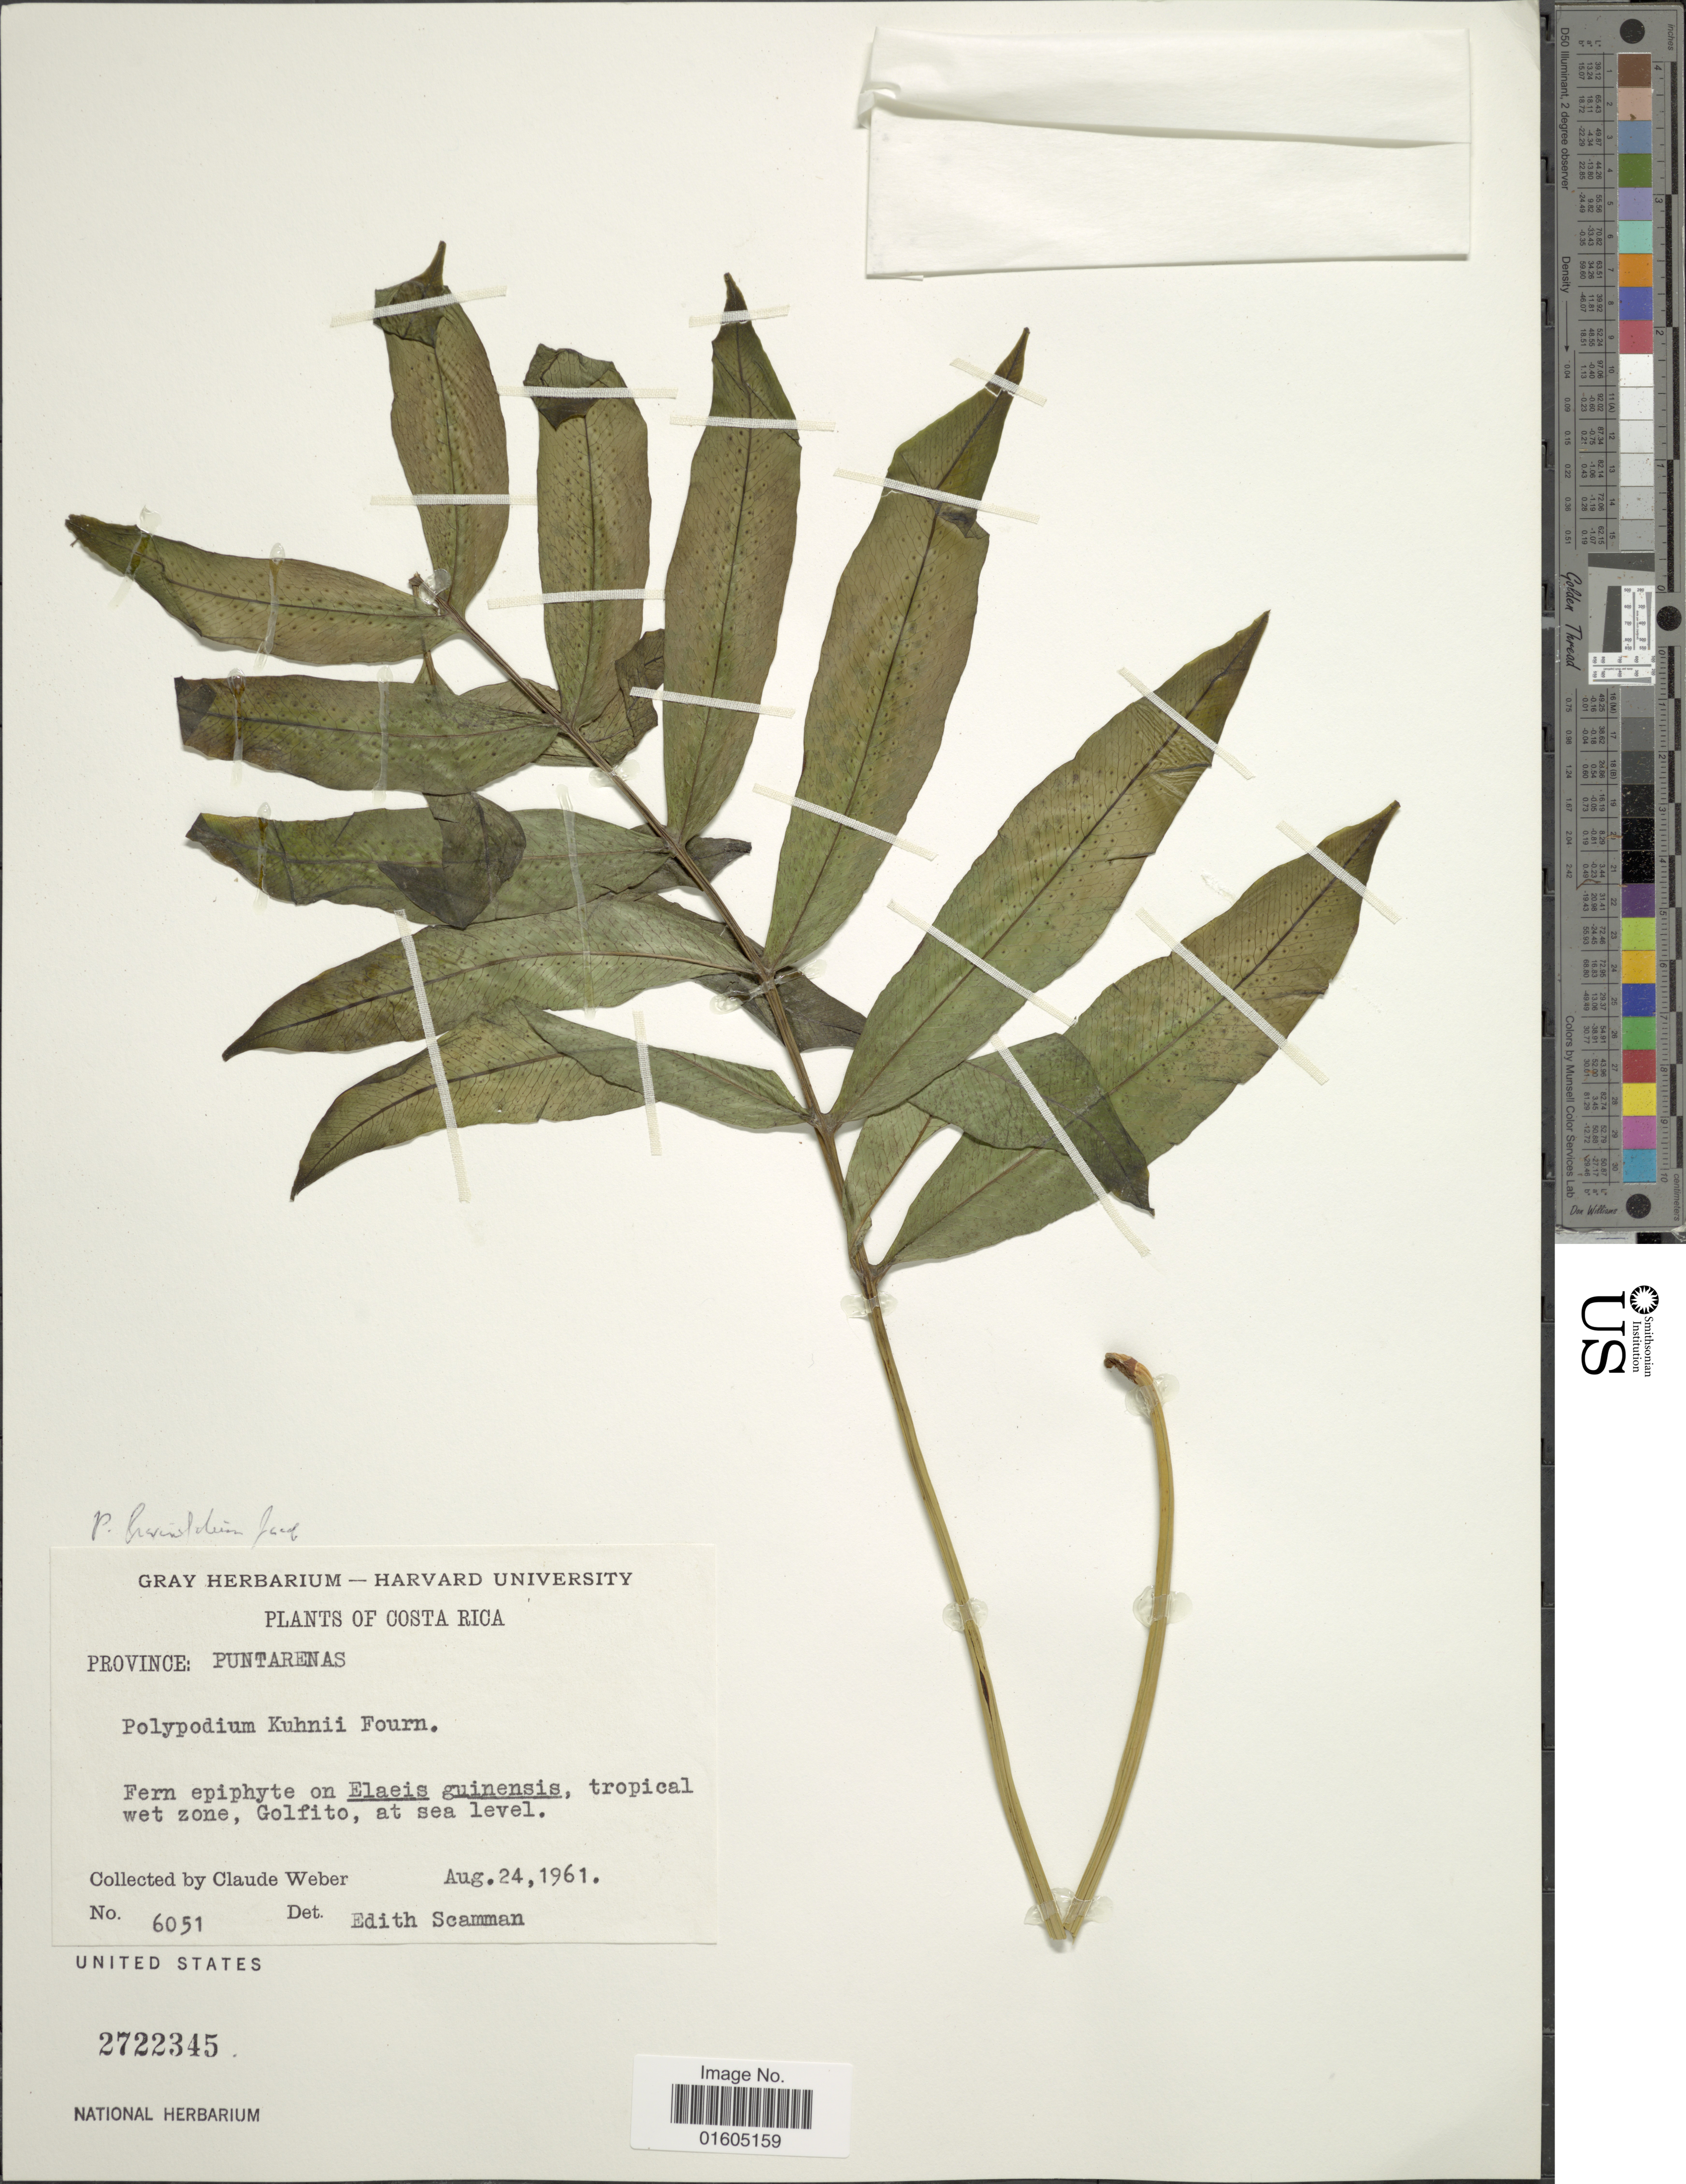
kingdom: Plantae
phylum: Tracheophyta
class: Polypodiopsida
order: Polypodiales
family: Polypodiaceae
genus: Serpocaulon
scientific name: Serpocaulon fraxinifolium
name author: (Jacq.) A.R. Sm.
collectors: C. Weber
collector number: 6051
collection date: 1961-08-24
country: Costa Rica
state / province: Puntarenas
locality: Costa Rica/Province: Puntarenas. tropical wet zone, Golfito,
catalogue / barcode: US 2722345